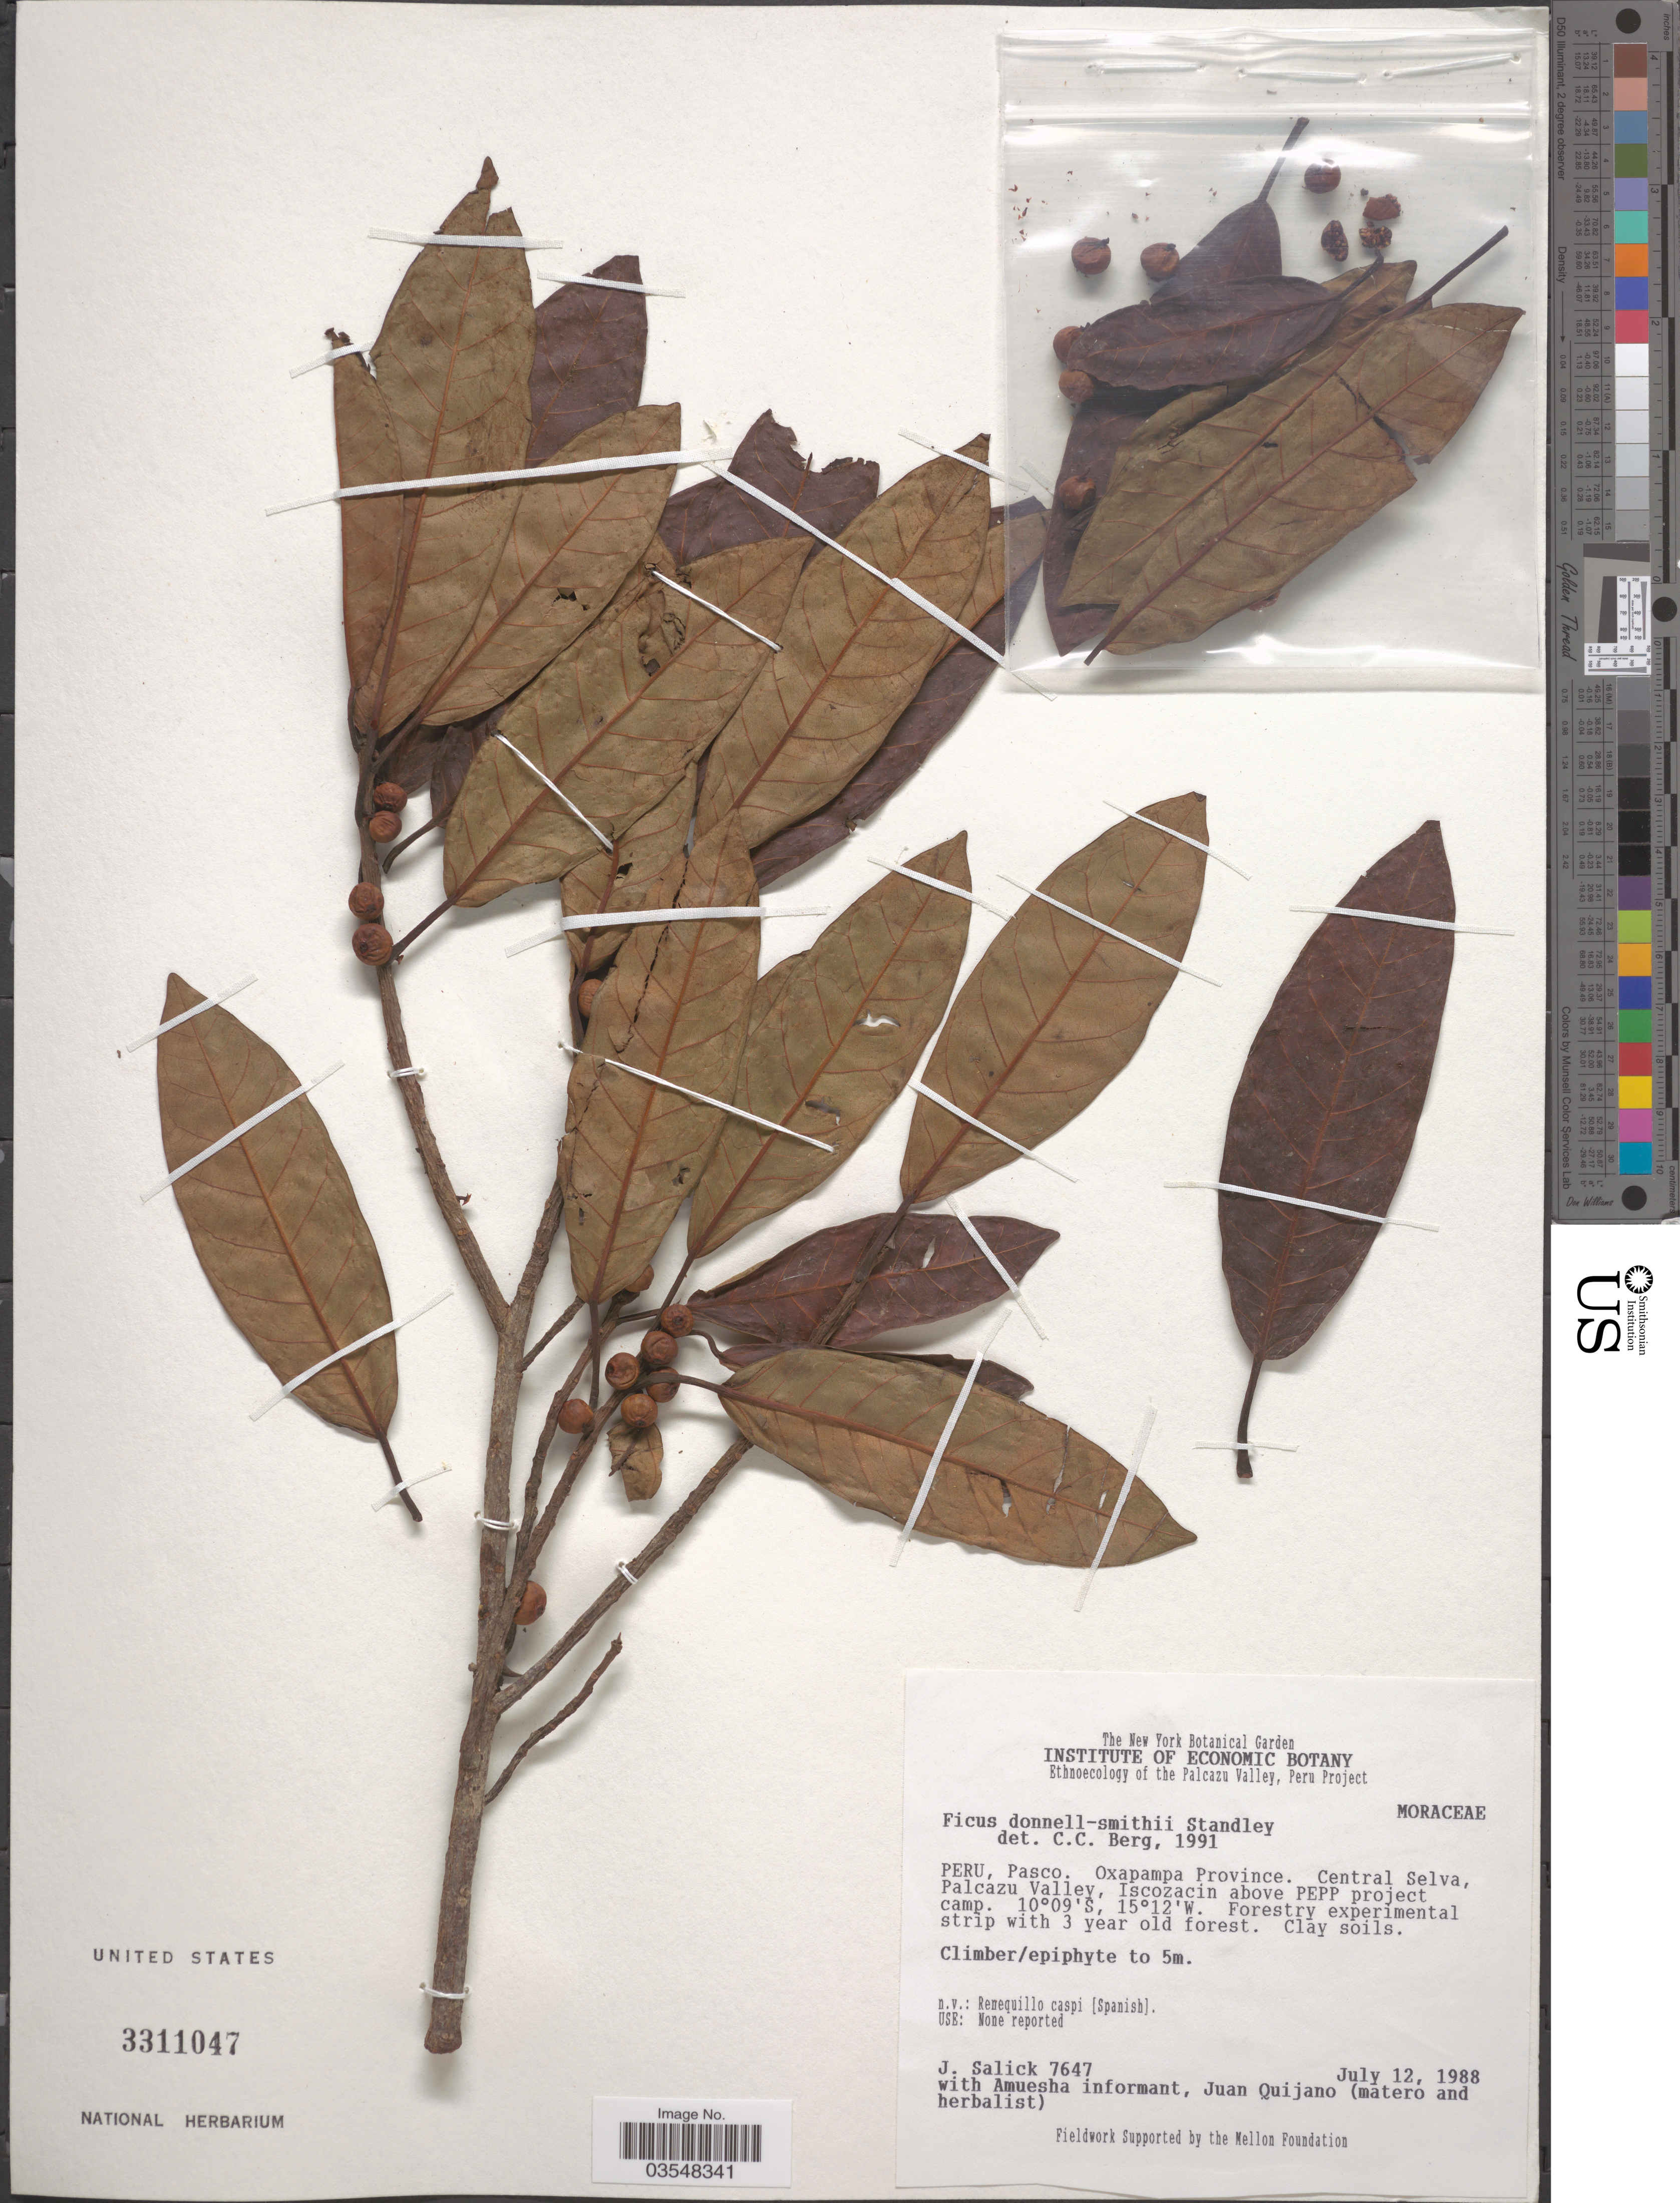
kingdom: Plantae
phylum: Tracheophyta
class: Magnoliopsida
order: Rosales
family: Moraceae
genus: Ficus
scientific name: Ficus donnell-smithii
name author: Standl.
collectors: J. Salick, Amuesha informant & J. Quijano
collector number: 7647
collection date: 1988-07-12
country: Peru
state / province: Pasco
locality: Oxapampa Province. Central Selva, Palcazu Valley, Iscozacin above PEPP project camp.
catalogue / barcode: US 3311047